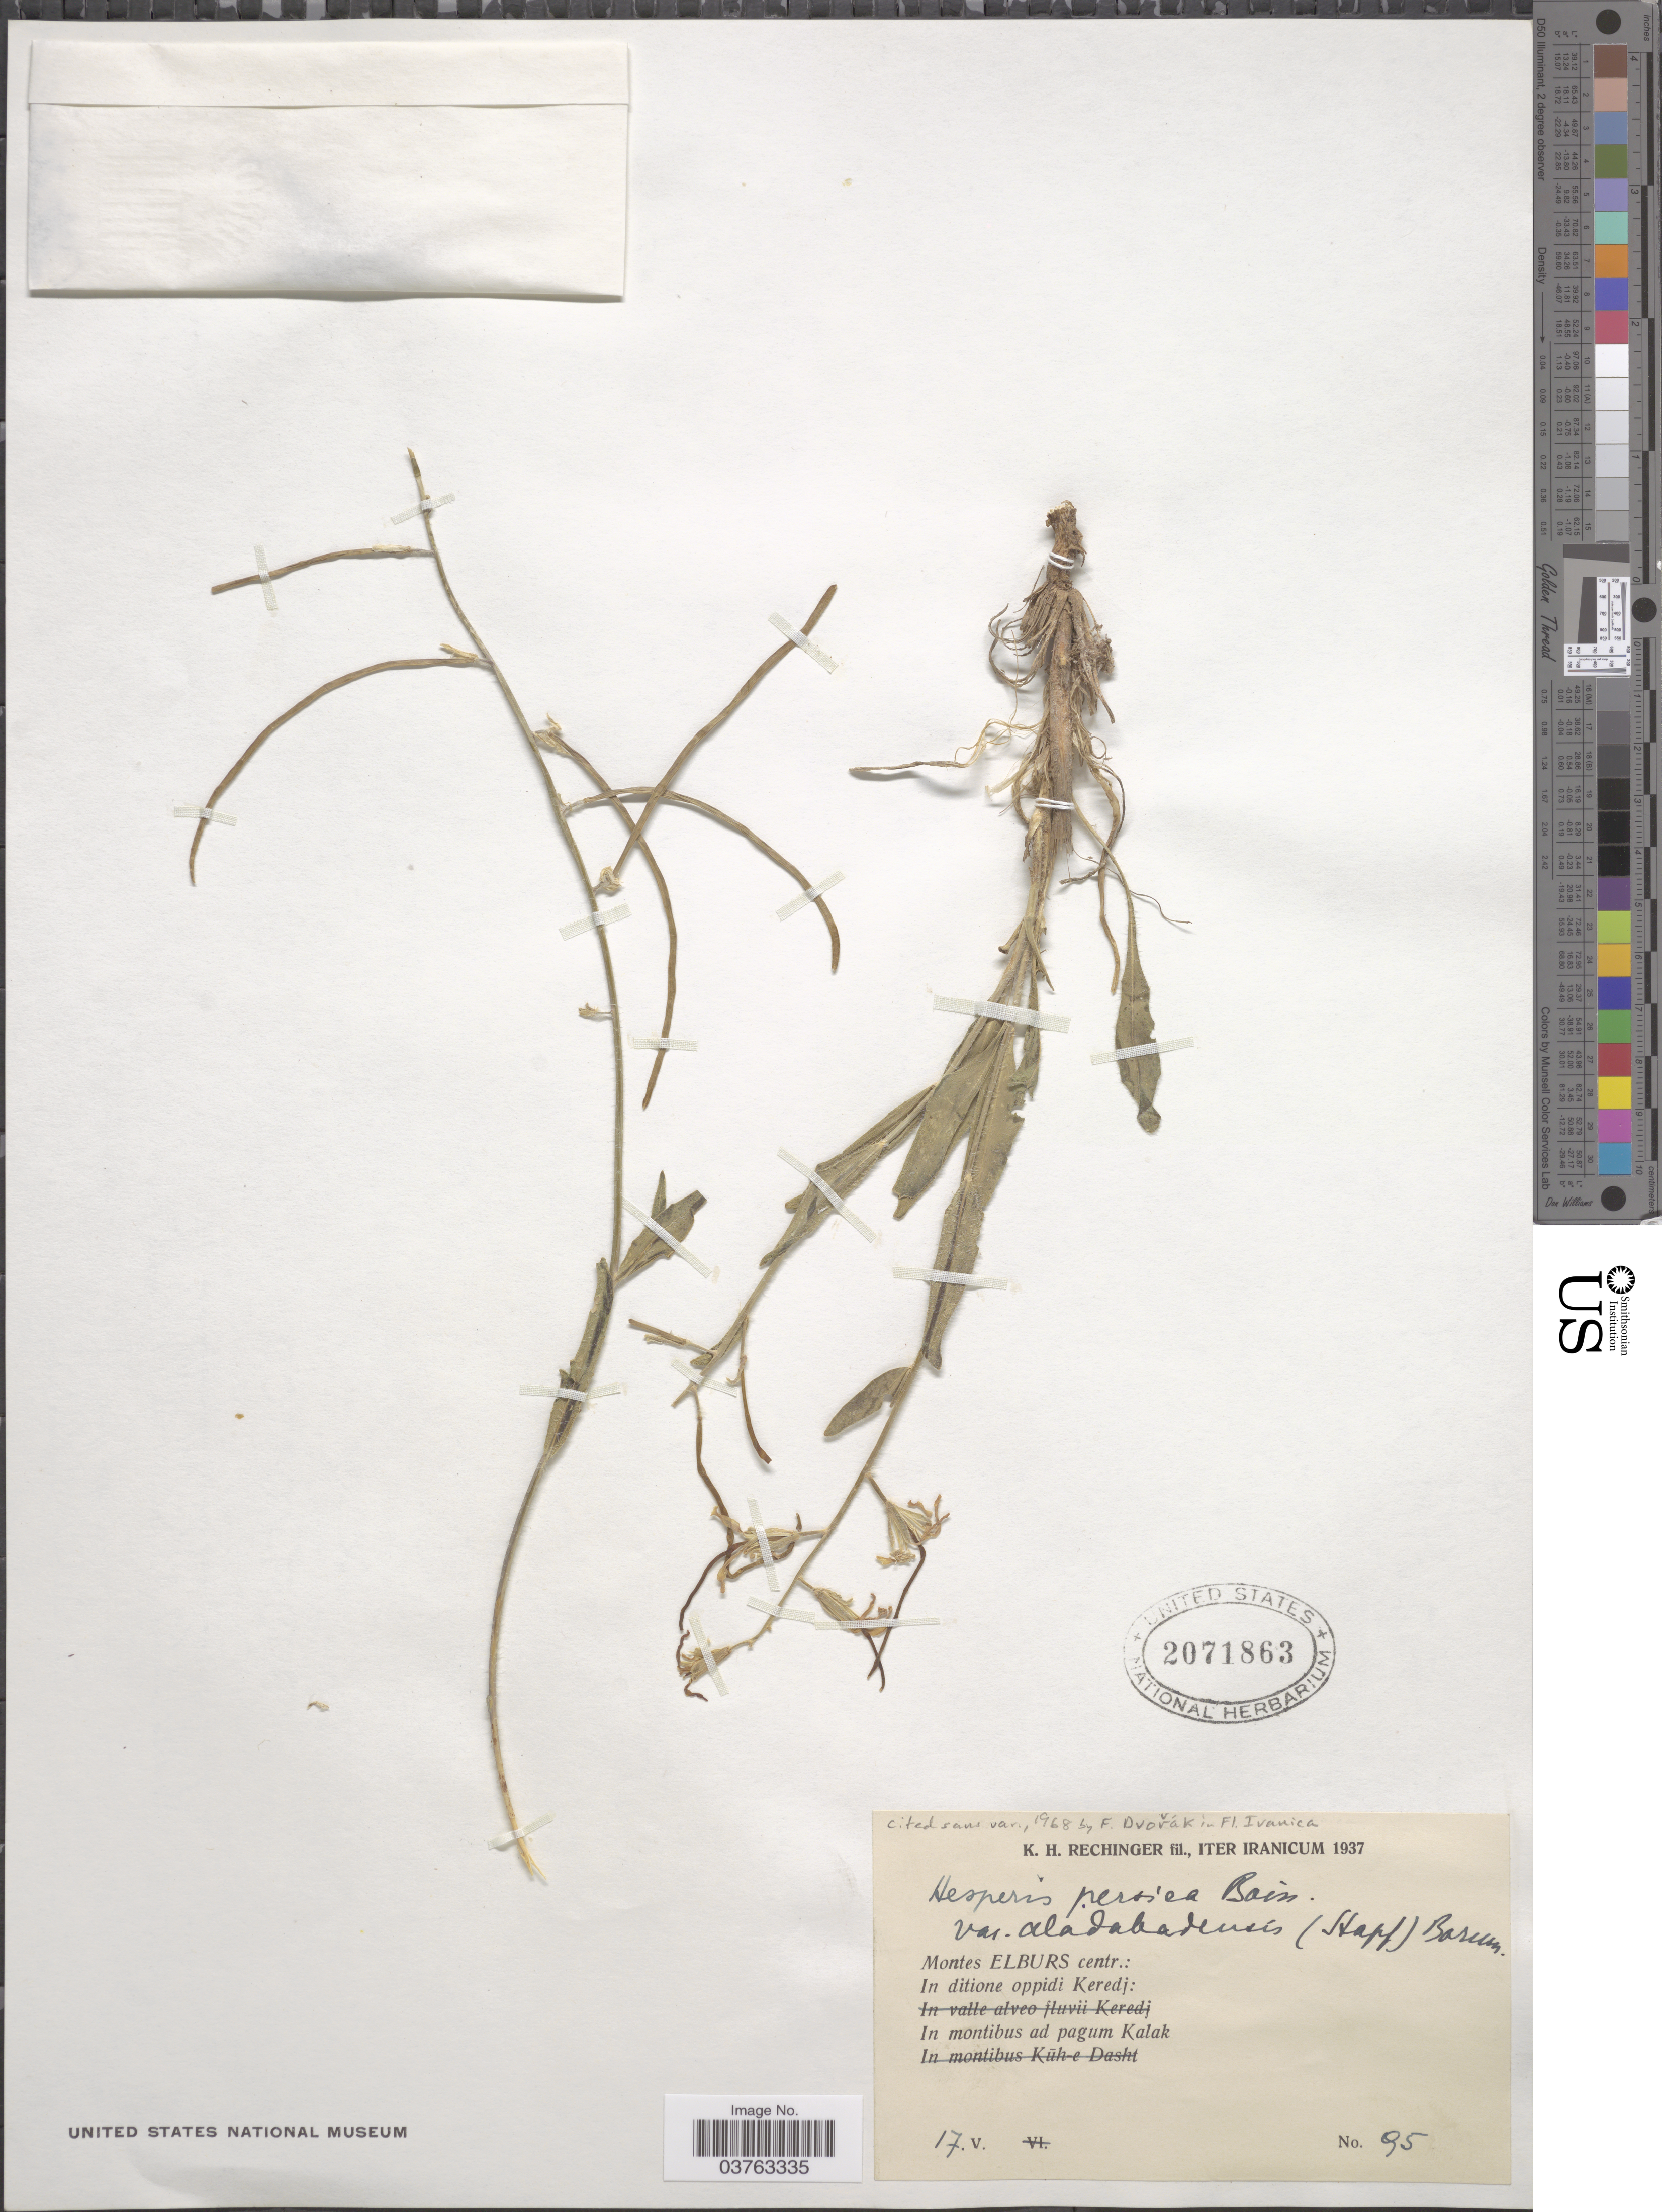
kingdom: Plantae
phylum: Tracheophyta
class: Magnoliopsida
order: Brassicales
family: Brassicaceae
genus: Hesperis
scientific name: Hesperis persica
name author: Boiss.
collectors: K. H. Rechinger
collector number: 95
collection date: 1937-05-17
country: Iran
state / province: Alborz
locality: Iter Iranicum. Montes Elburs centr.: In ditione oppidi Keredj: In montibus ad pagum Kalak.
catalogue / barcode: US 2071863